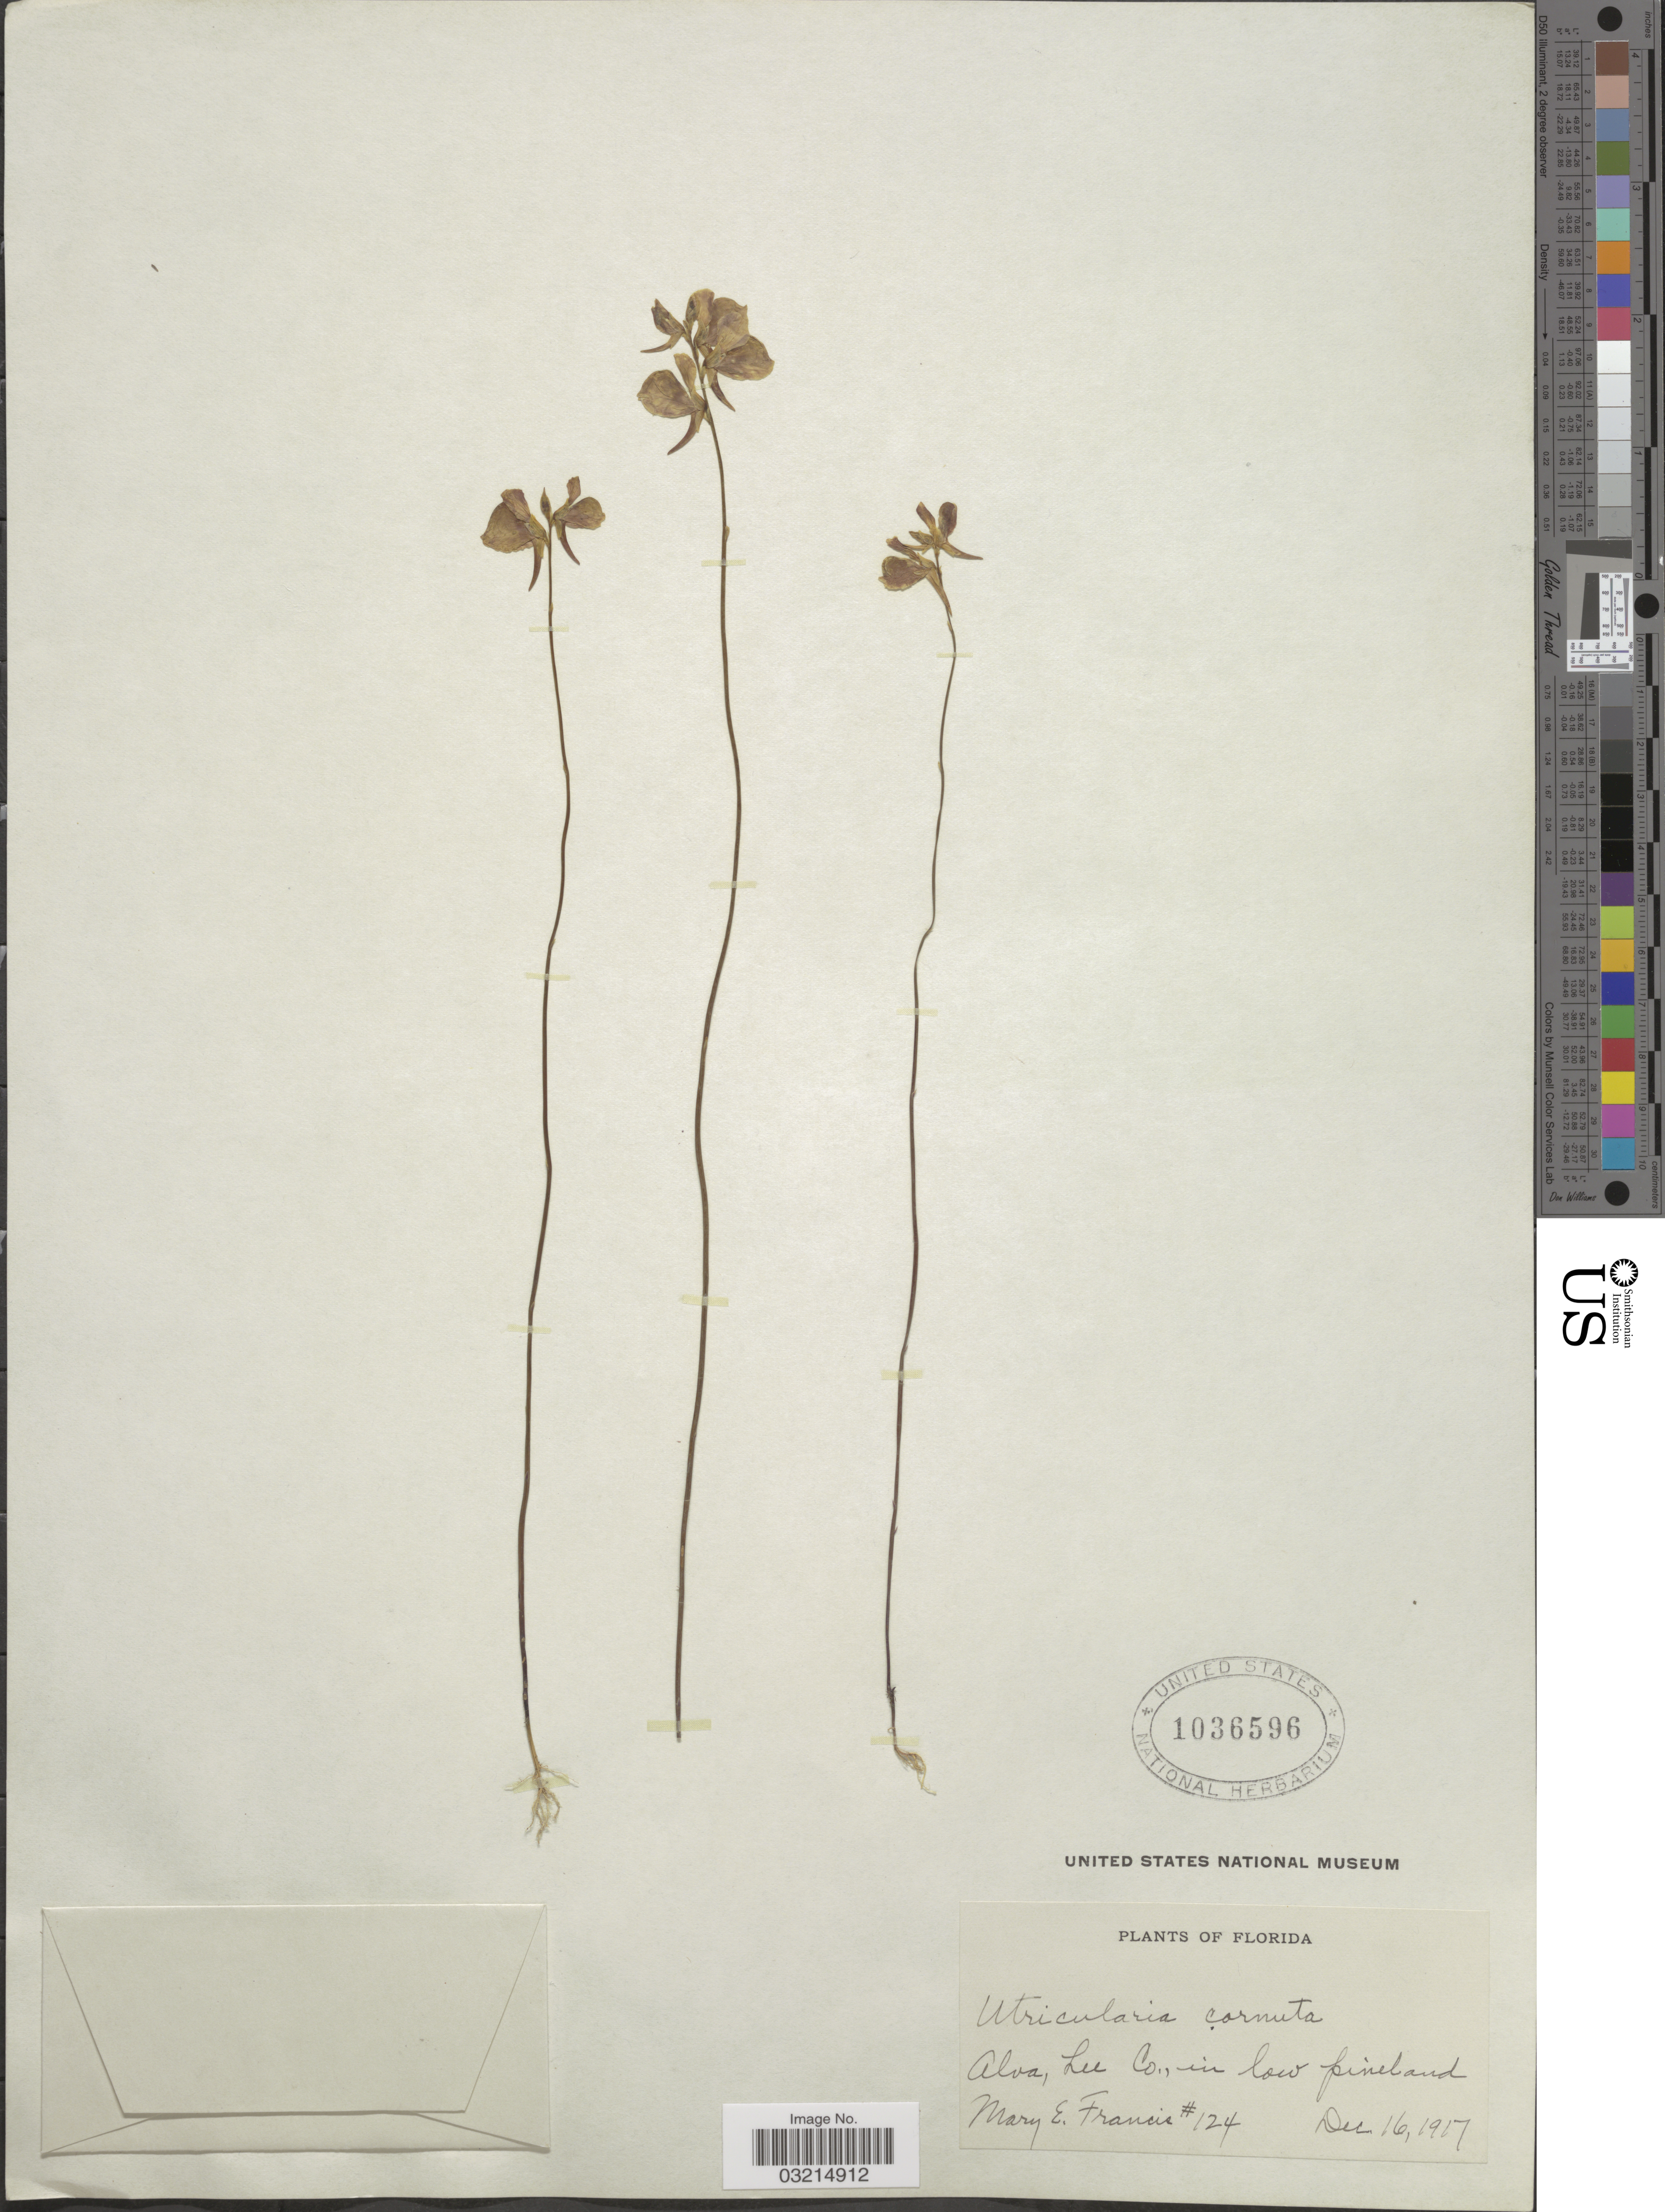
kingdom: Plantae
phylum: Tracheophyta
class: Magnoliopsida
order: Lamiales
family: Lentibulariaceae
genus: Utricularia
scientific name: Utricularia cornuta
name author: Michx.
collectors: M. E. Francis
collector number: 124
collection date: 1917-12-16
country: United States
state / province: Florida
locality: Alva, Lee Co., in low pineland.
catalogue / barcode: US 1036596